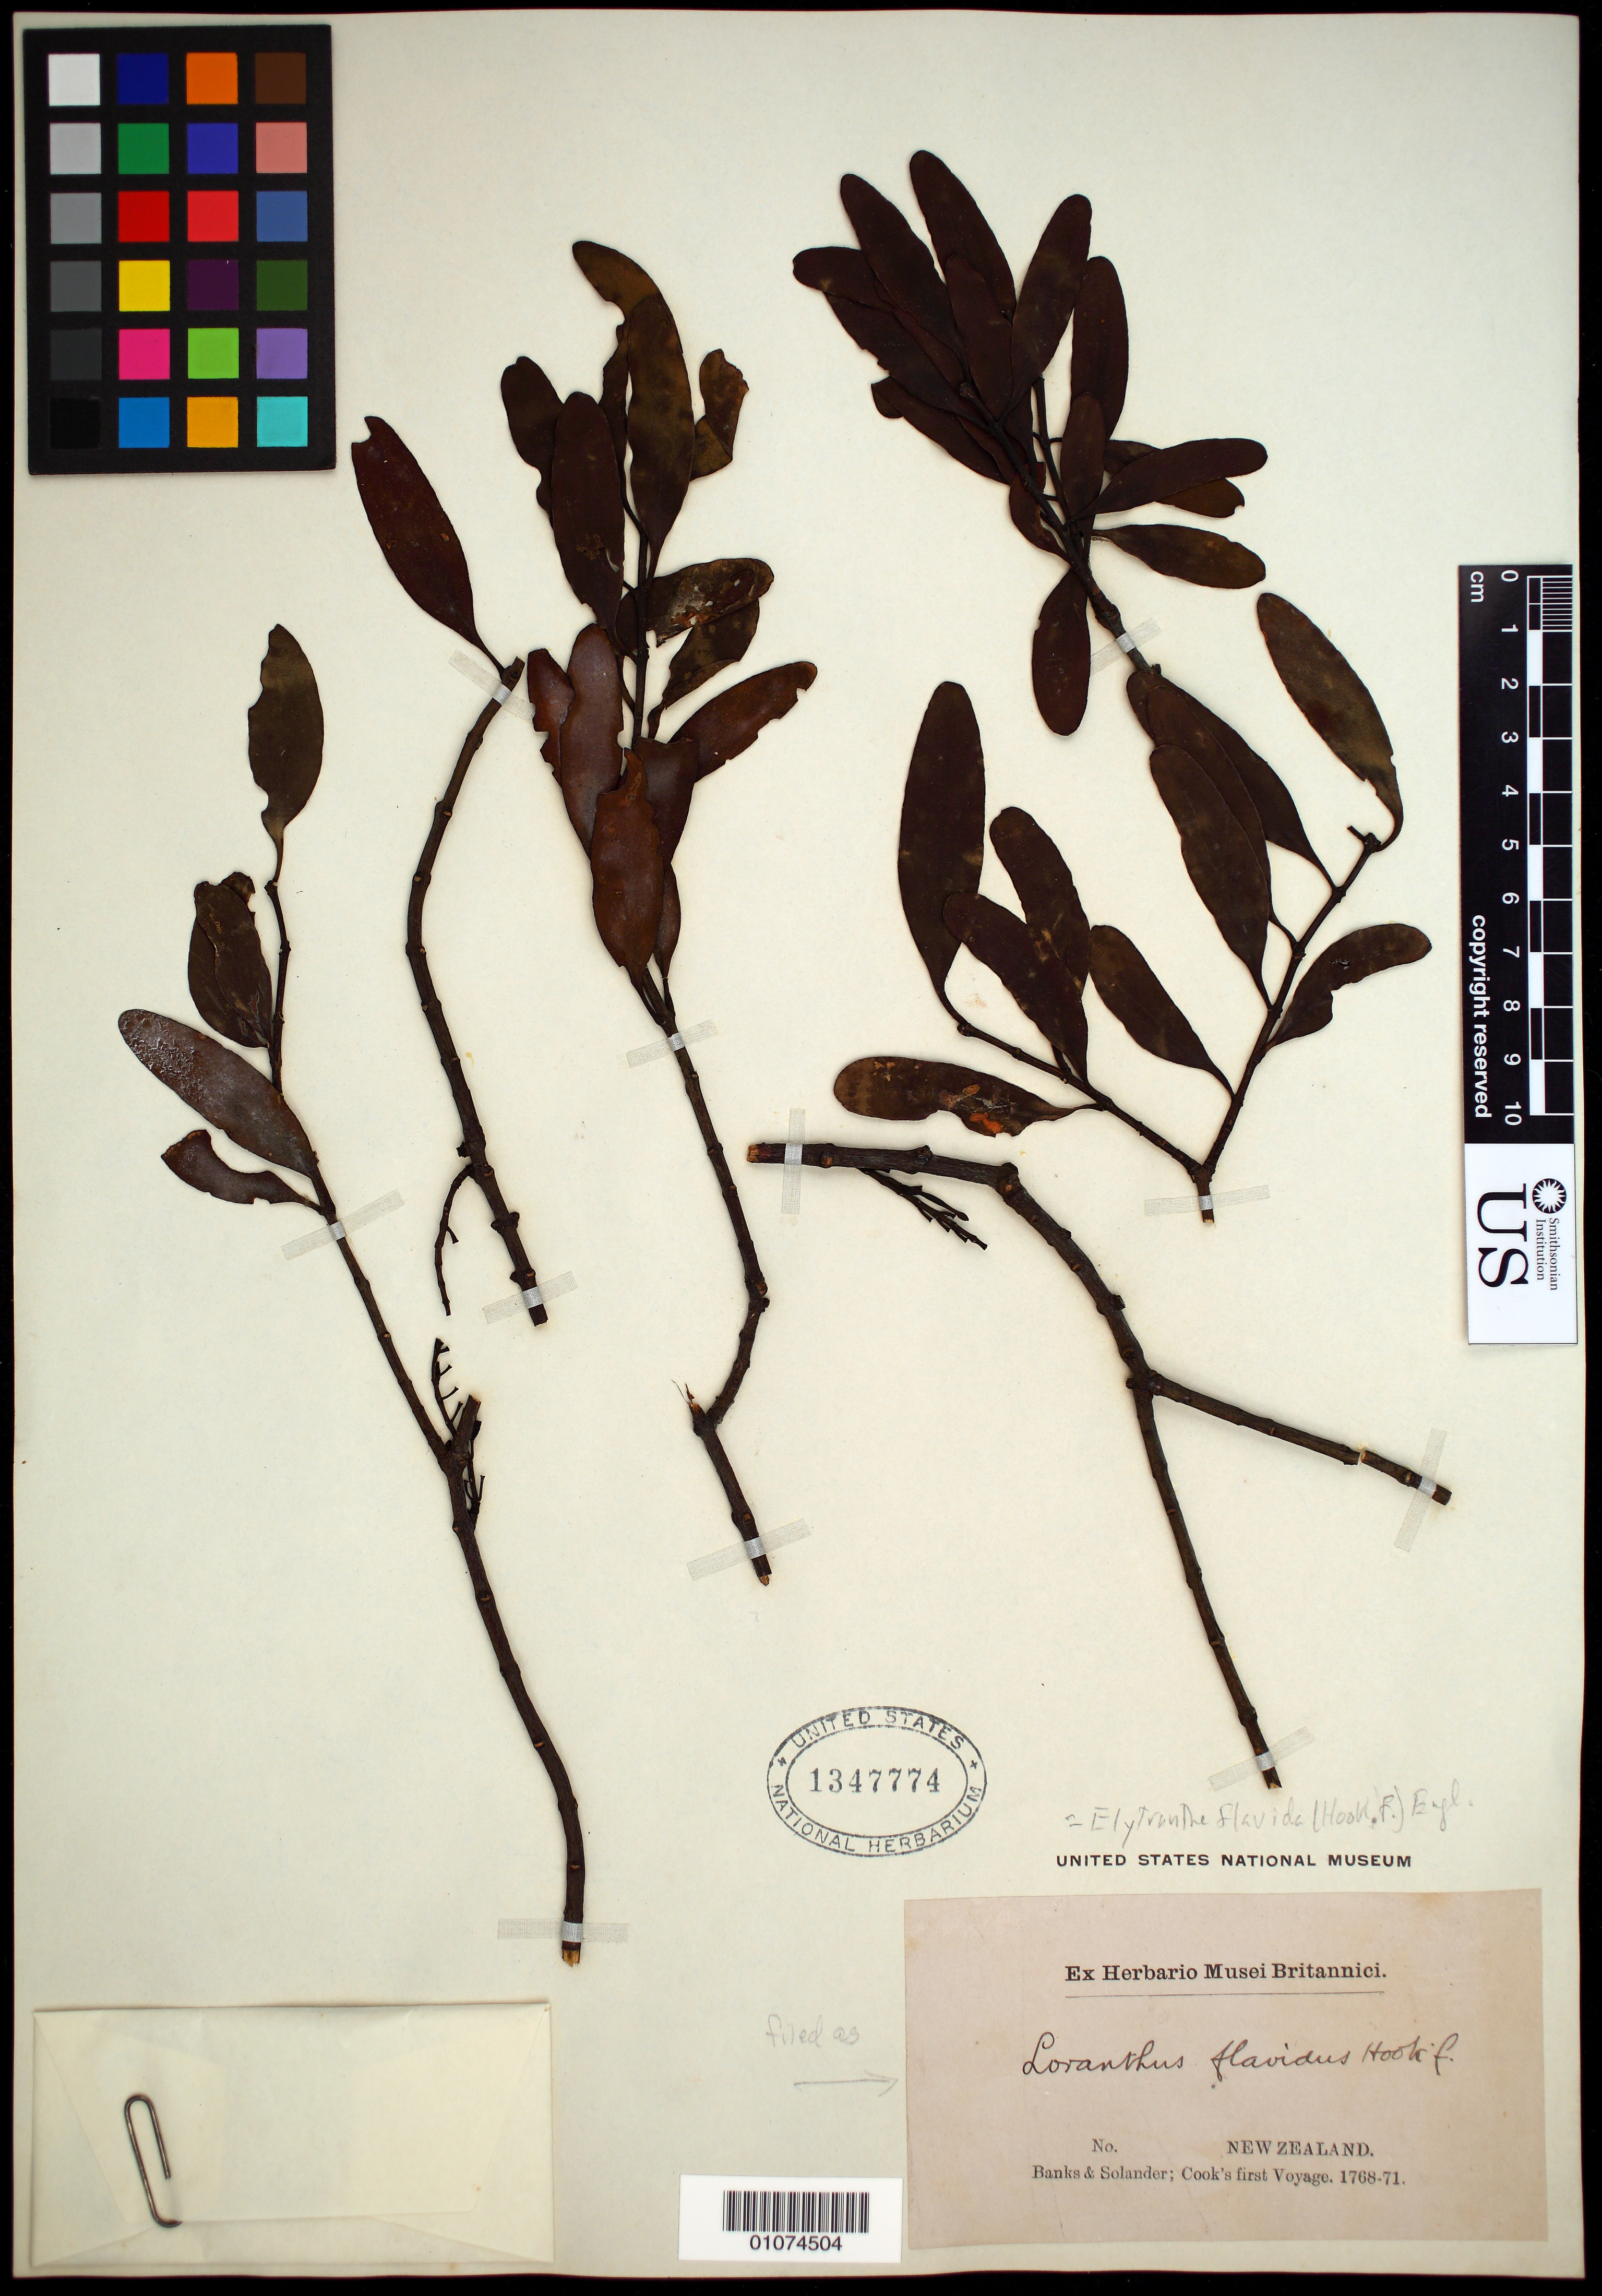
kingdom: Plantae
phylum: Tracheophyta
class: Magnoliopsida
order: Santalales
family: Loranthaceae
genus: Loranthus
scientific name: Loranthus flavidus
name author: Hook. f.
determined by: Strong, Mark T., (BOT), Smithsonian Institution - National Museum of Natural History (UNITED STATES)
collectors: J. Banks & D. C. Solander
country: New Zealand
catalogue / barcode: US 1347774